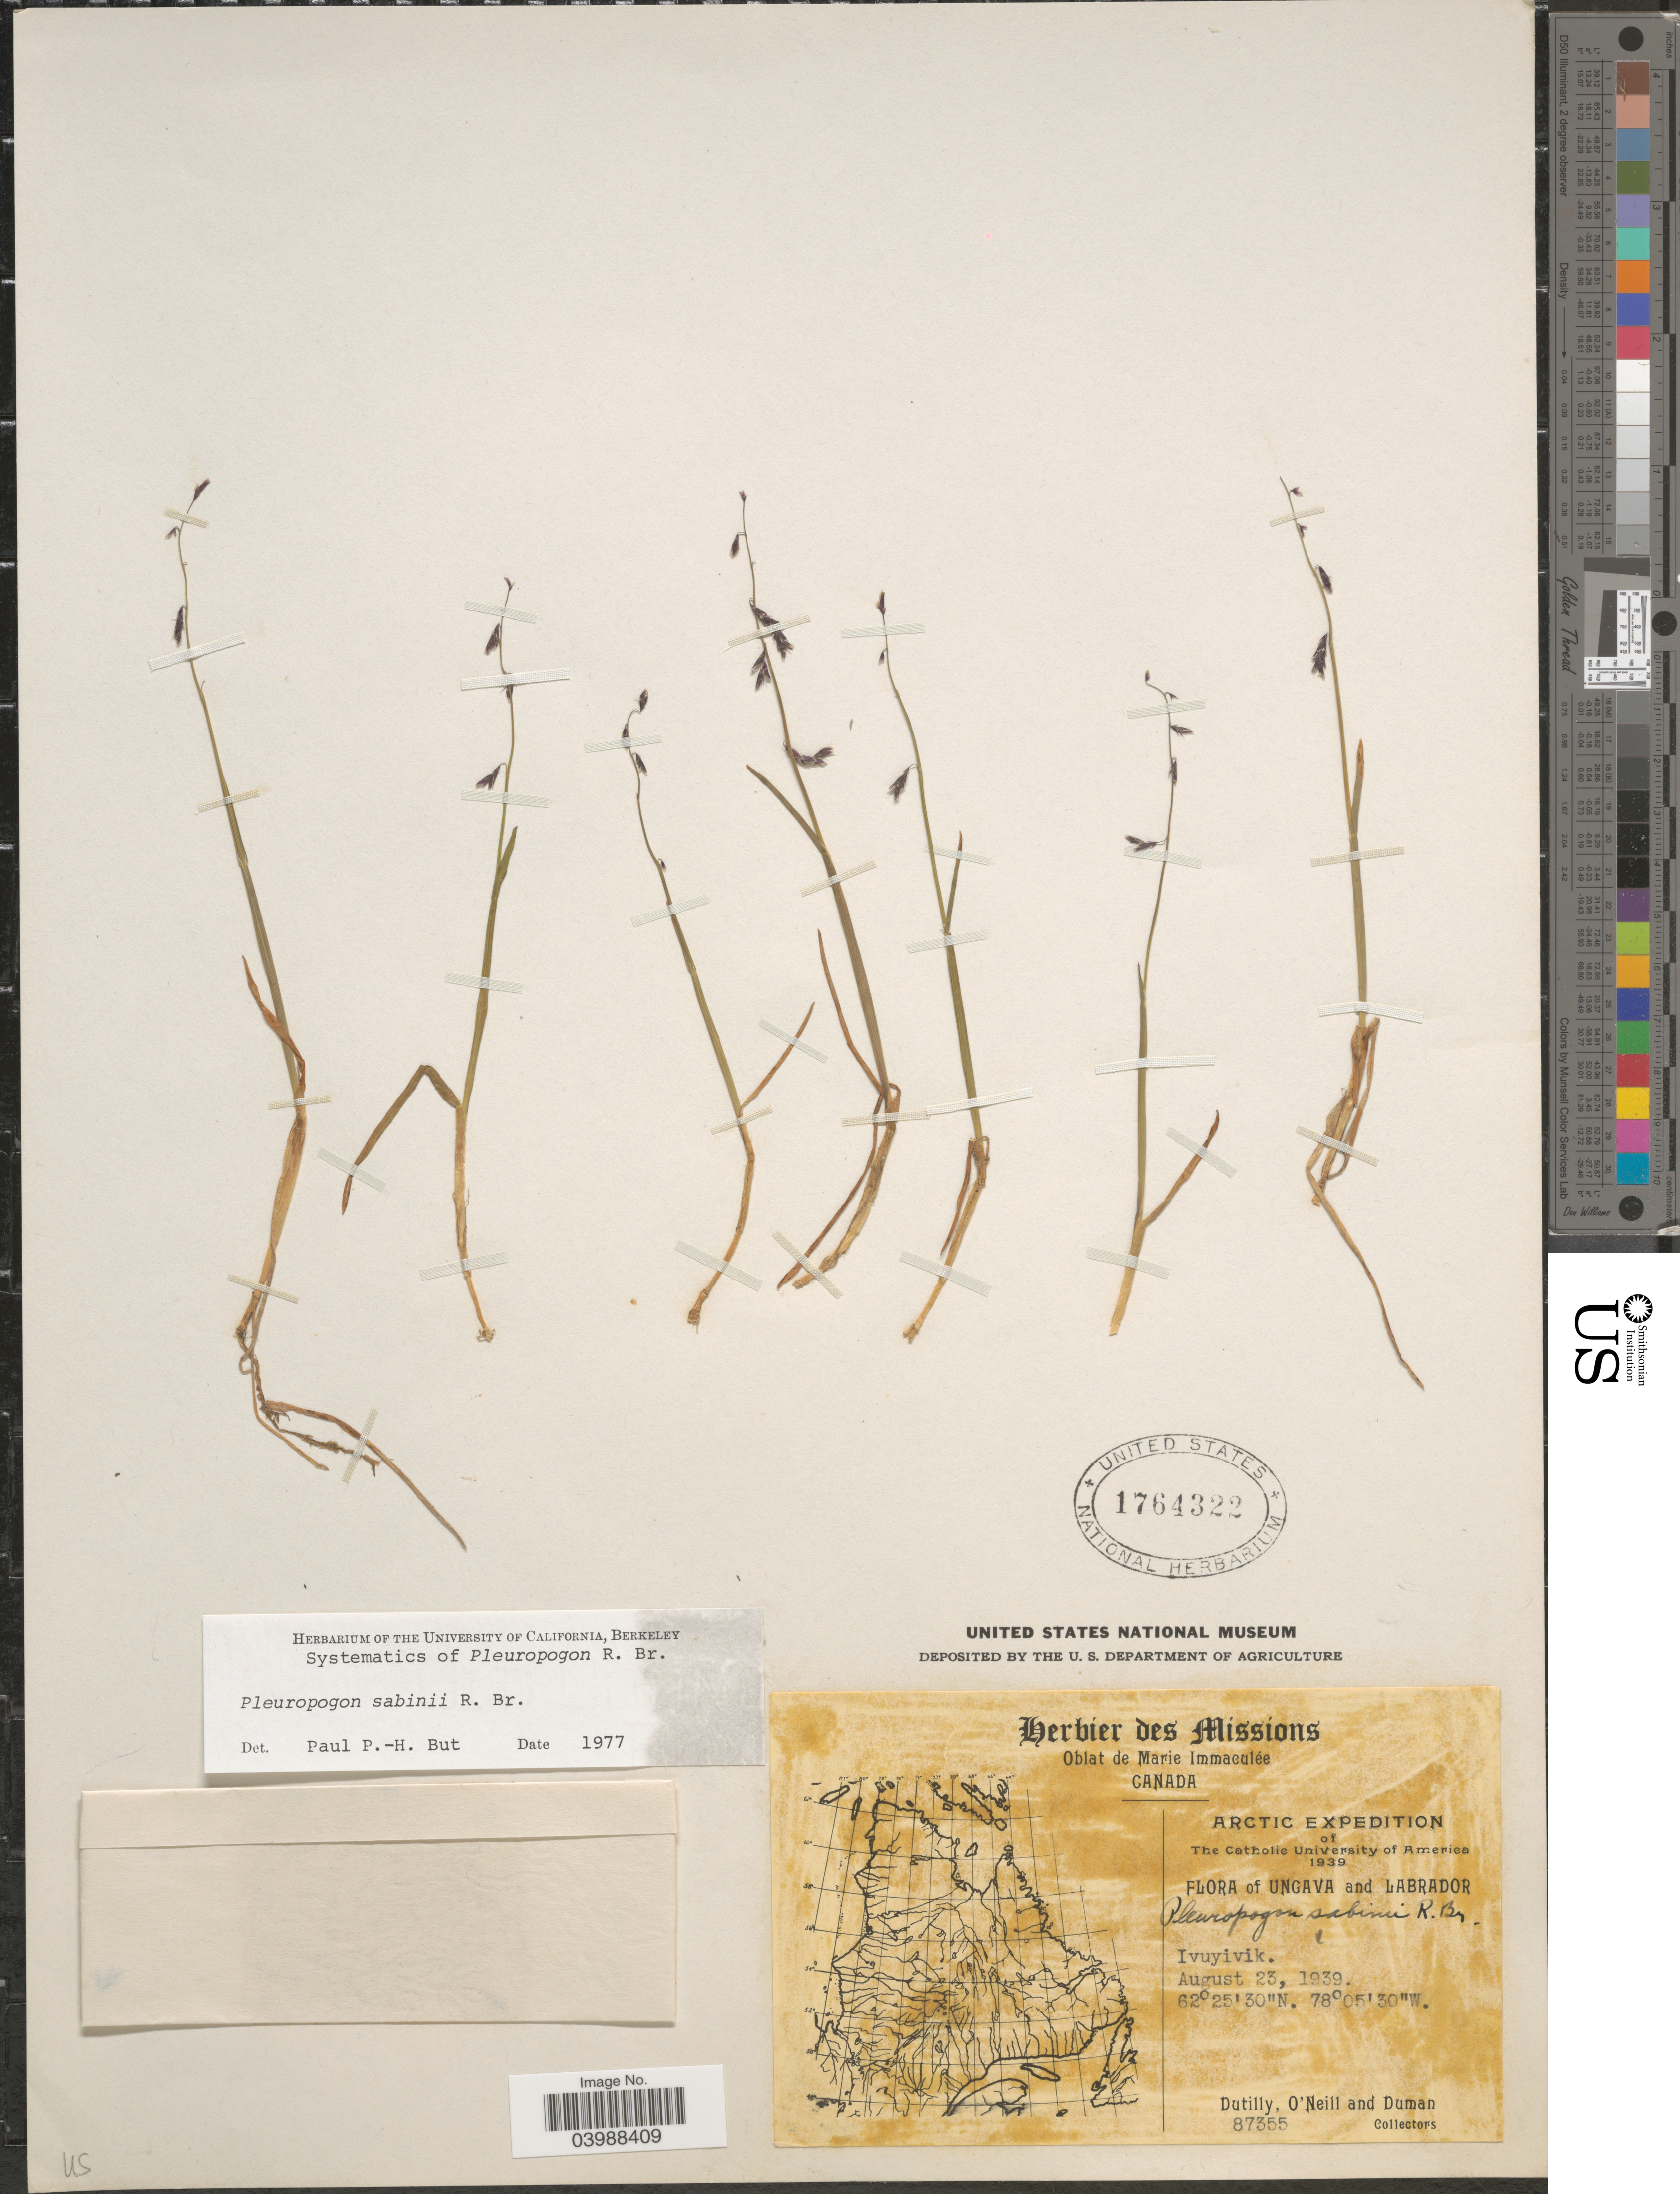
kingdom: Plantae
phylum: Tracheophyta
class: Liliopsida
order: Poales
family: Poaceae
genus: Pleuropogon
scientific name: Pleuropogon sabinei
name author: R. Br.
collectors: -. Dutilly, O' Neill & -. Duman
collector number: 87355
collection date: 1939-08-23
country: Canada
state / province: Newfoundland and Labrador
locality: Ungava and Labrador. Ivuyivik.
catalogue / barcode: US 1764322